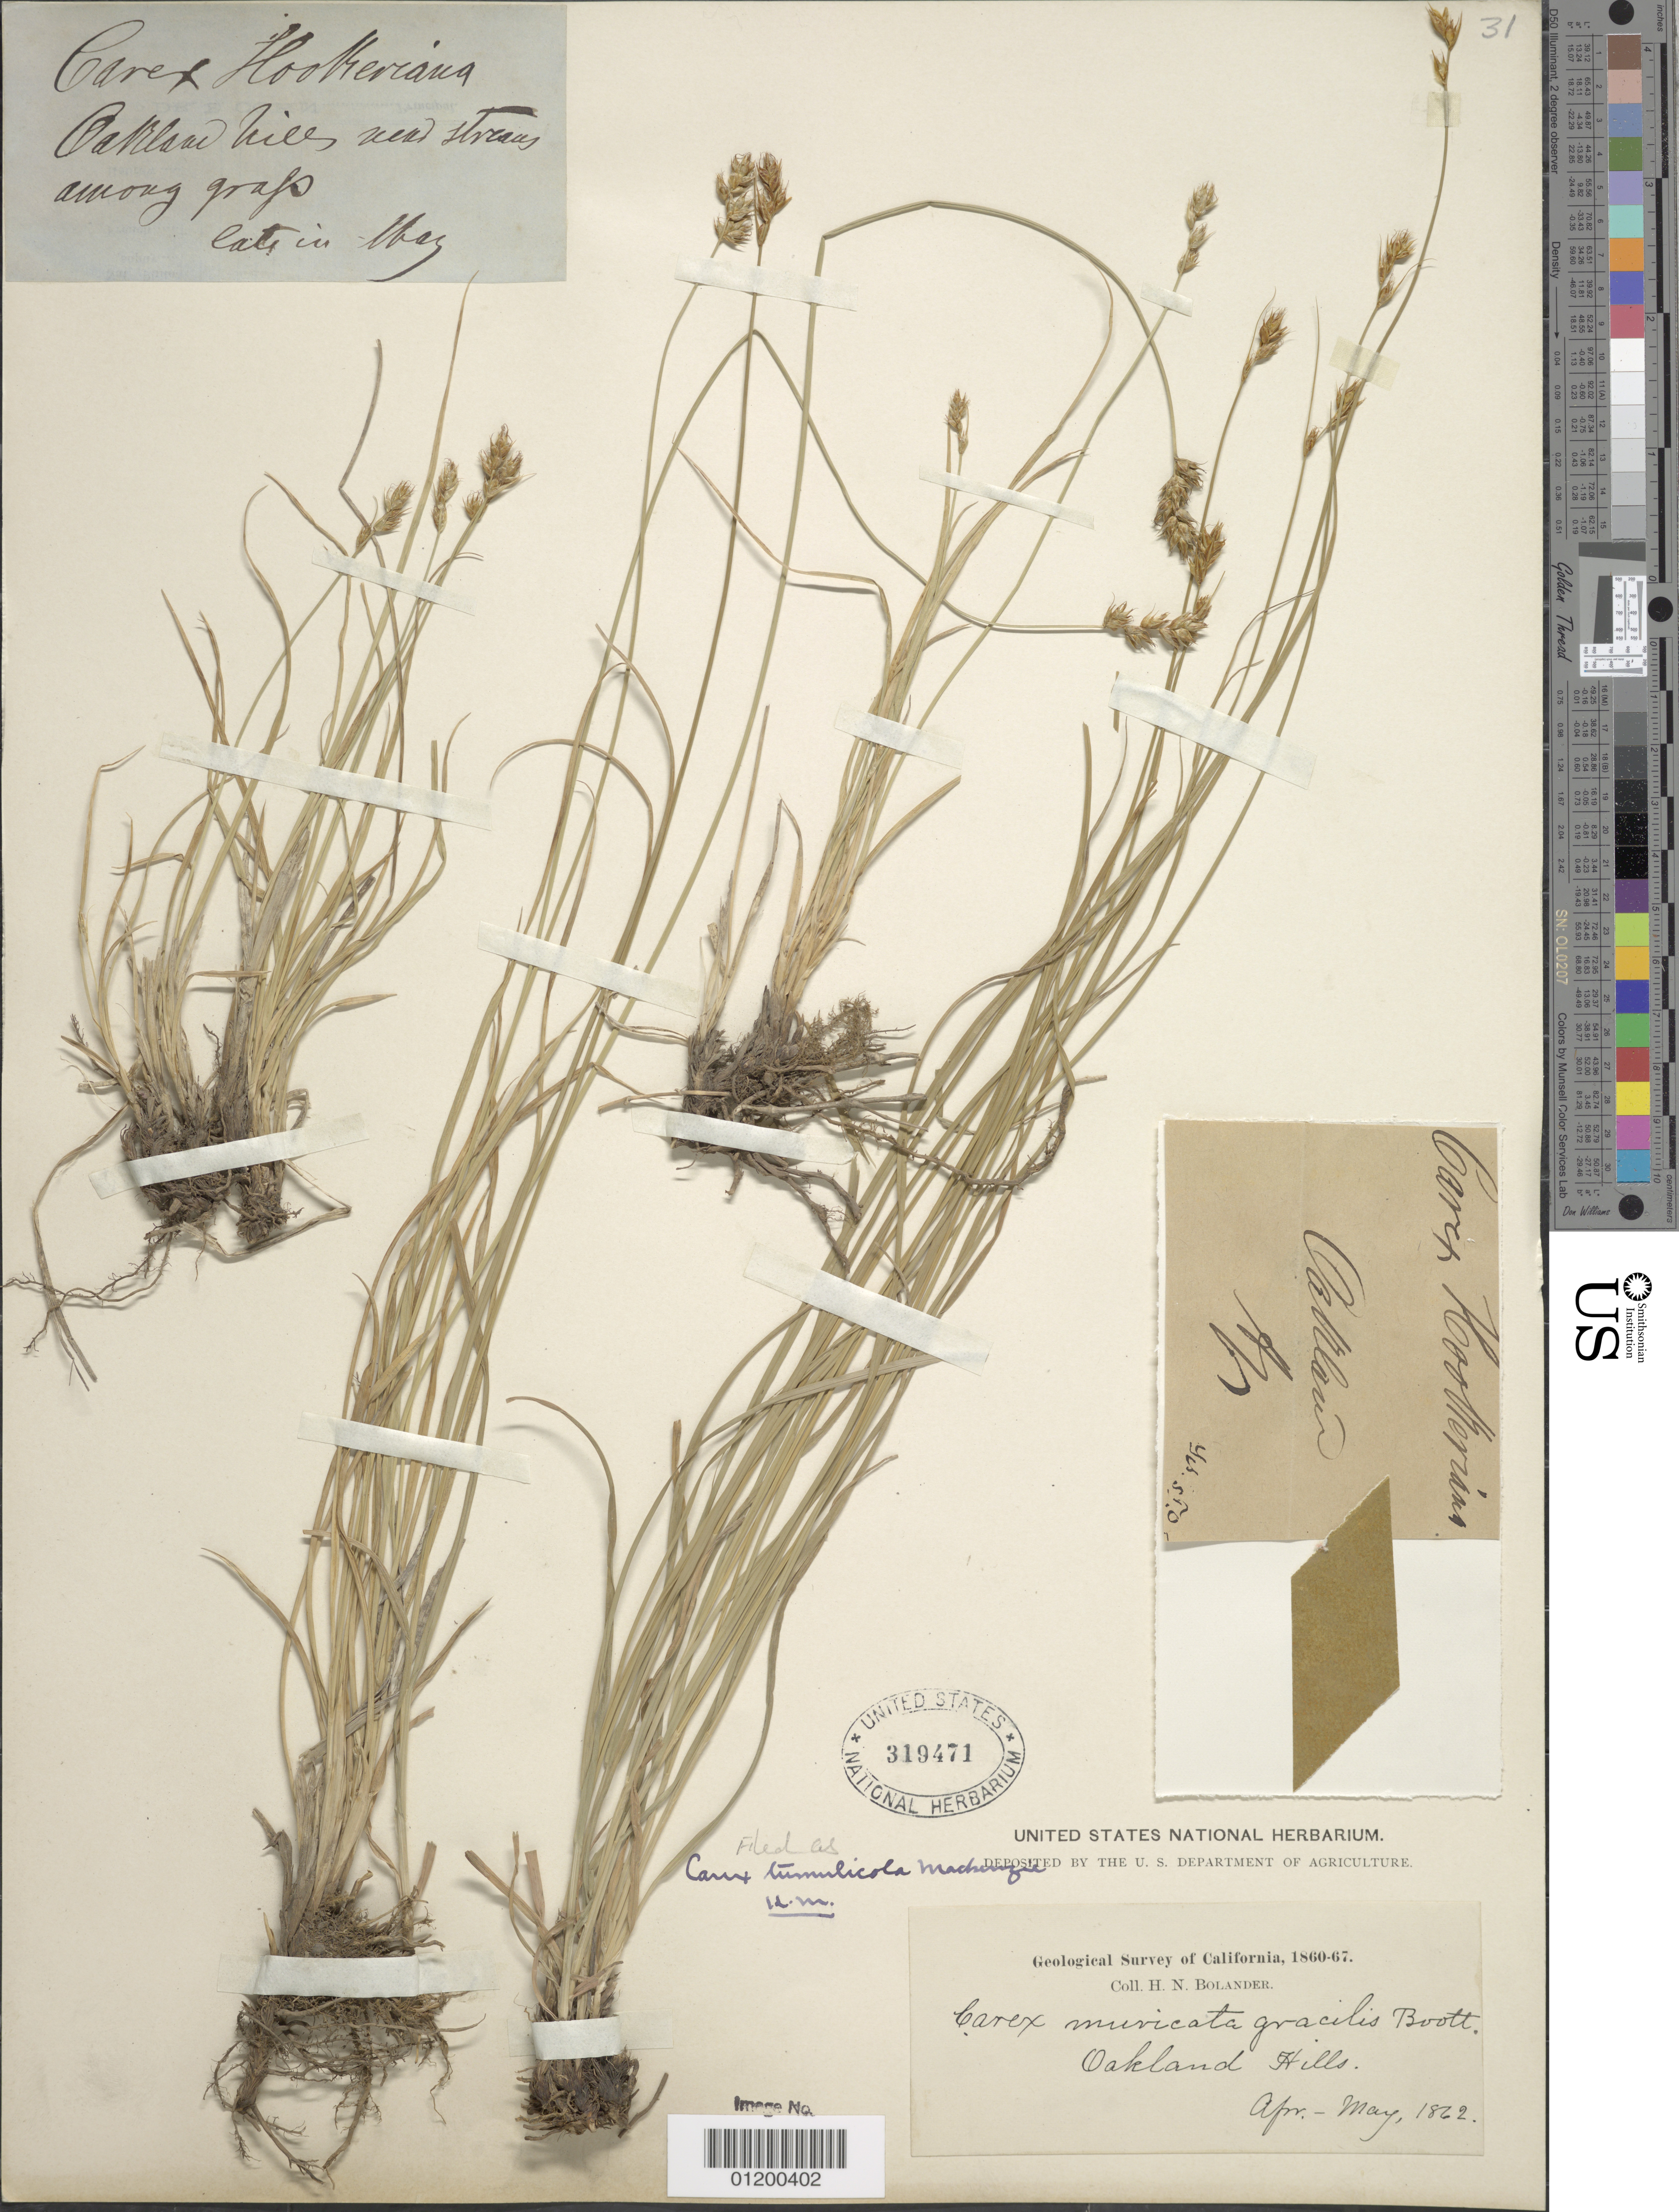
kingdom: Plantae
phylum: Tracheophyta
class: Liliopsida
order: Poales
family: Cyperaceae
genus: Carex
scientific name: Carex tumulicola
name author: Mack.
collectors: H. Bolander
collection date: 1862-04/1862-05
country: United States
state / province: California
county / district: Alameda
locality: Oakland Hills.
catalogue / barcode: US 319471